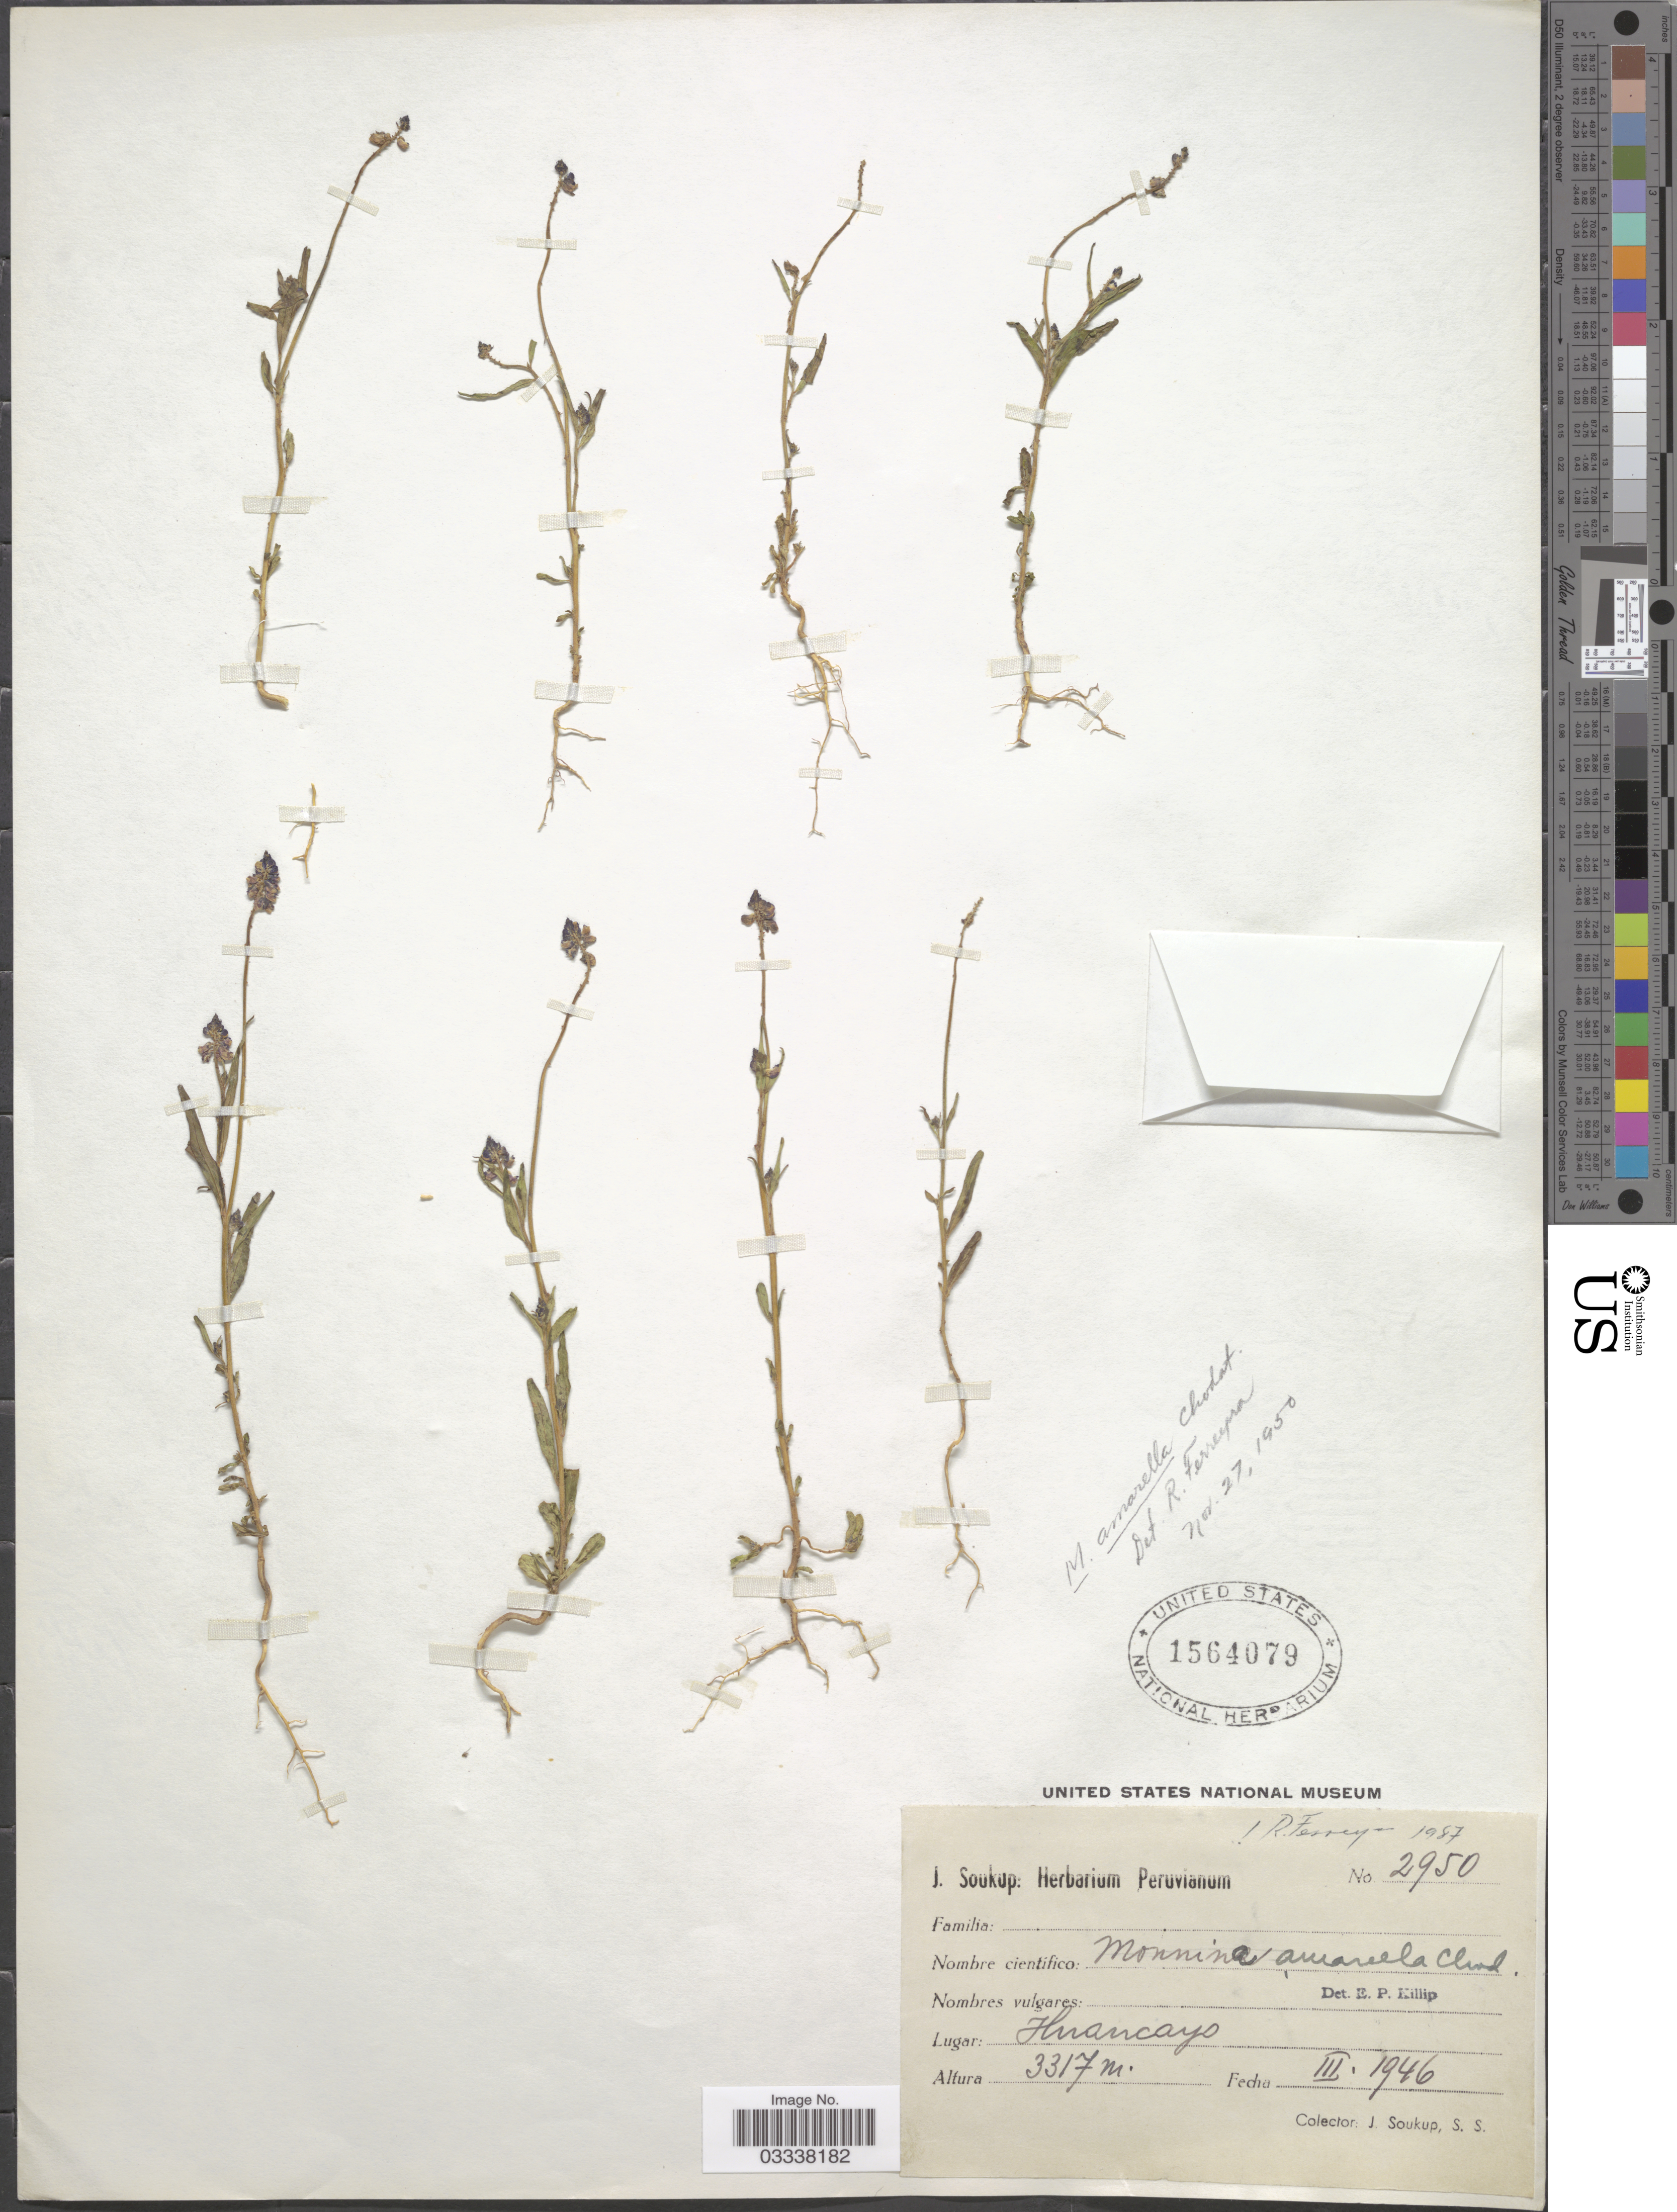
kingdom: Plantae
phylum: Tracheophyta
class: Magnoliopsida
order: Fabales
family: Polygalaceae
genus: Monnina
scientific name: Monnina amarella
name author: Chodat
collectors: J. Soukup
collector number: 2950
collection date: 1946-03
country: Peru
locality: Huancayo.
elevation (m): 3317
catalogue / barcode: US 1564079